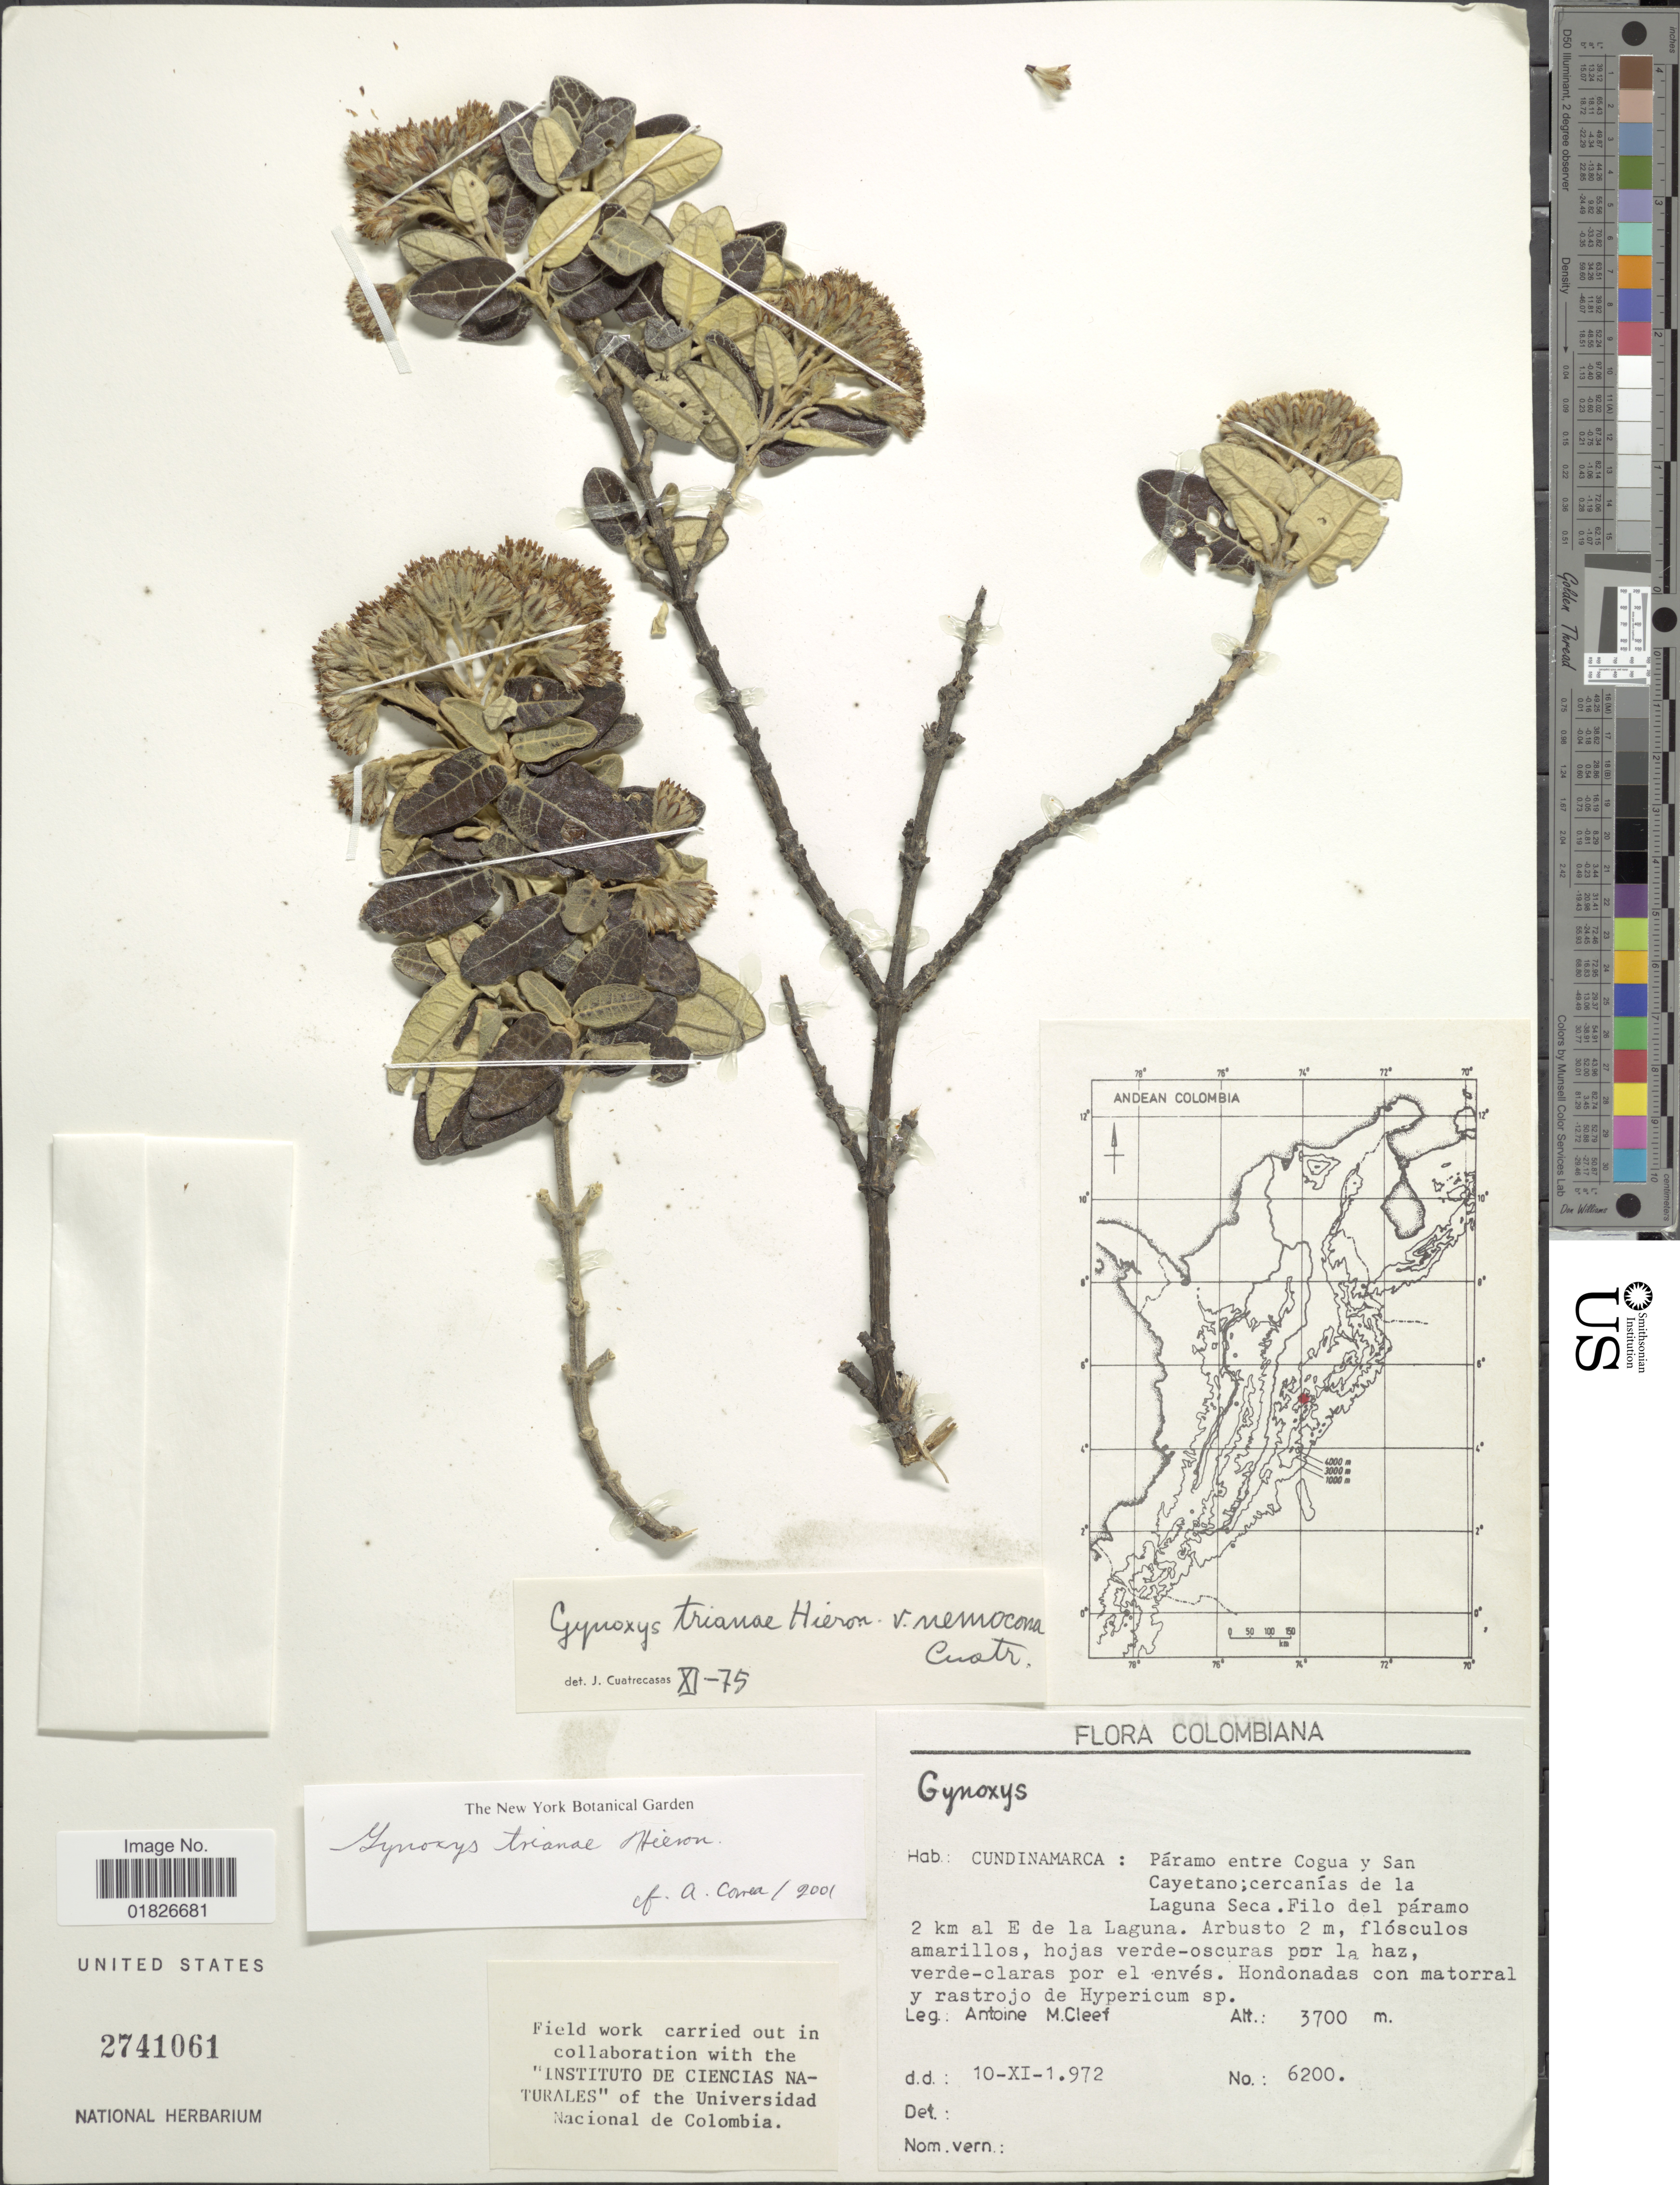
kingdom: Plantae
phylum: Tracheophyta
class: Magnoliopsida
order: Asterales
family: Asteraceae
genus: Gynoxys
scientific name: Gynoxys trianae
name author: Hieron.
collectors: A. M. Cleef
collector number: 6200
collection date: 1972-11-10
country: Colombia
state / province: Cundinamarca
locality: Paramo entre Cogua y San Cayetano, cercanias de la Laguna Seca, Filo del paramo 2 km al E de la Laguna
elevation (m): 3700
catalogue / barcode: US 2741061